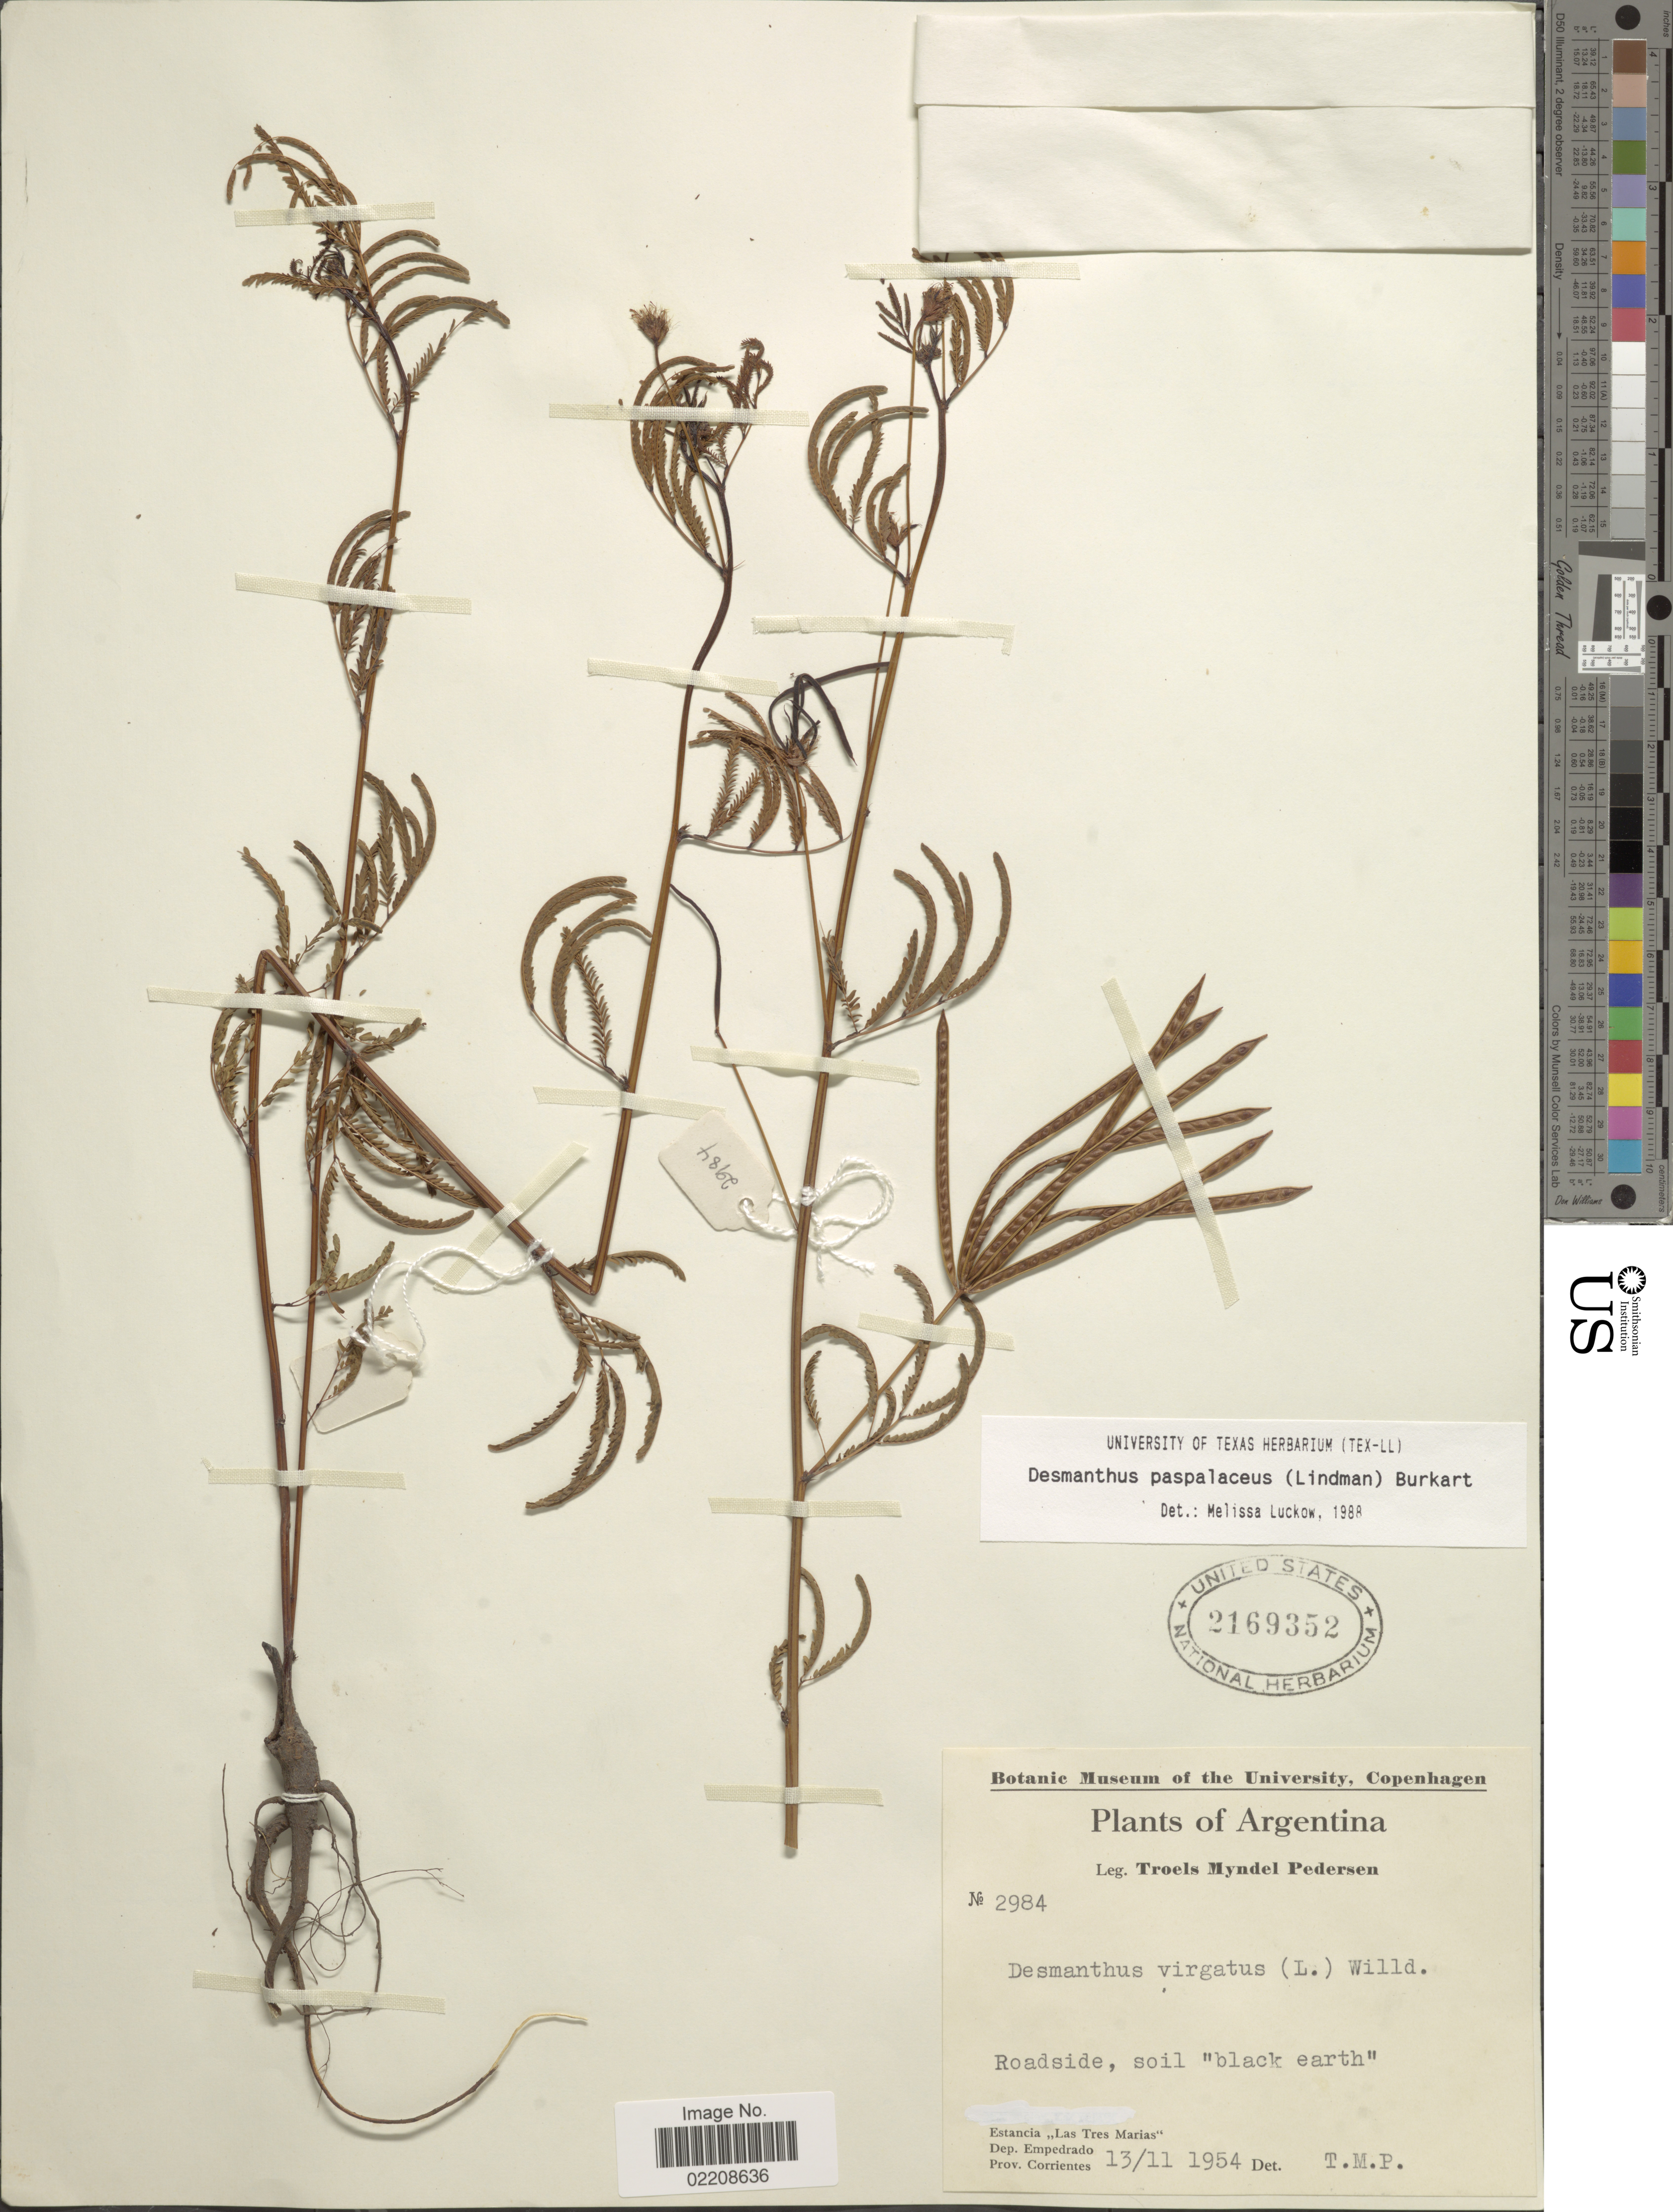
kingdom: Plantae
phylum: Tracheophyta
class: Magnoliopsida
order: Fabales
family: Fabaceae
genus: Desmanthus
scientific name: Desmanthus paspalaceus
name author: (Lindm.) Burkart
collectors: T. Pederson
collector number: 2984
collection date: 1954-11-13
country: Argentina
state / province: Corrientes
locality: Estancia "Las Tres Marias". Dep. Empedrado. Prov. Corrientes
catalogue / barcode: US 2169352